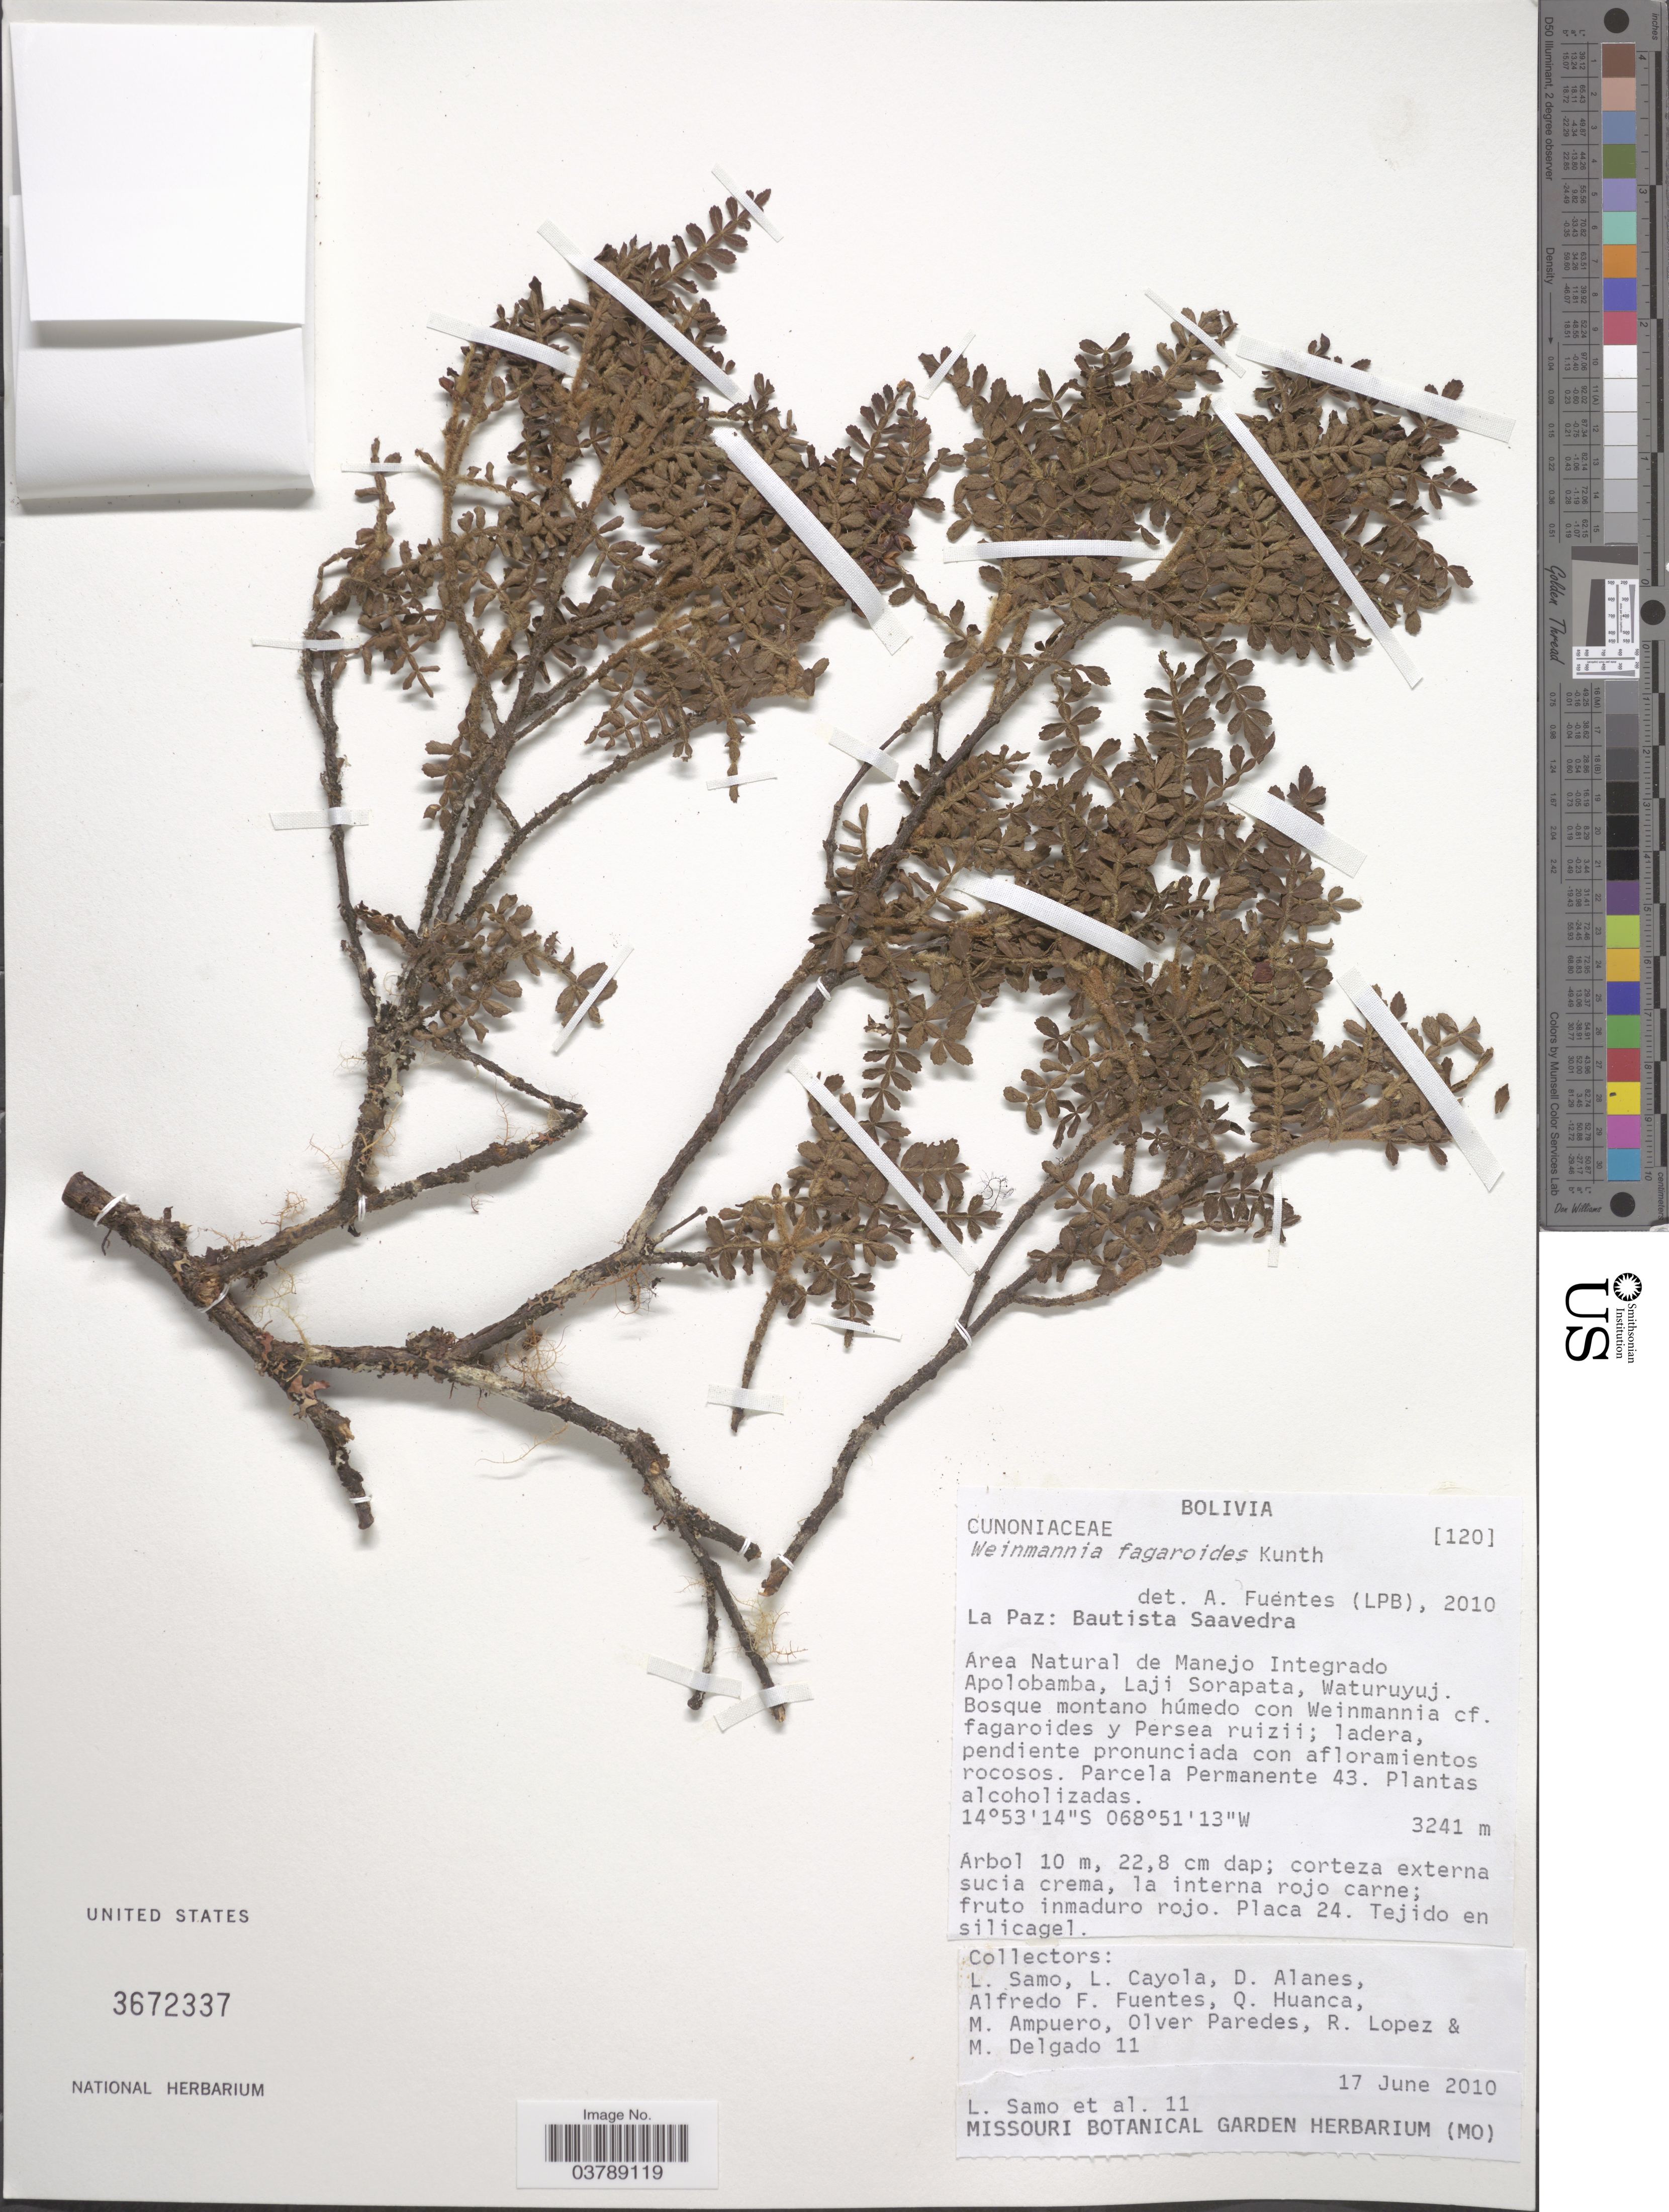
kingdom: Plantae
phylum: Tracheophyta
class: Magnoliopsida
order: Oxalidales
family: Cunoniaceae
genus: Weinmannia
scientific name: Weinmannia fagaroides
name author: Kunth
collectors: L. Samo, L. Cayola, D. Alanes, A. F. Fuentes & et al.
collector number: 11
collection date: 2010-06-17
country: Bolivia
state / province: La Paz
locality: Bautista Saavedra. Area Natural de Manejo Integrado Apolobamba, Laji, Sorapata, Waturuyuj.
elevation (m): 3241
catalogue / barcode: US 3672337